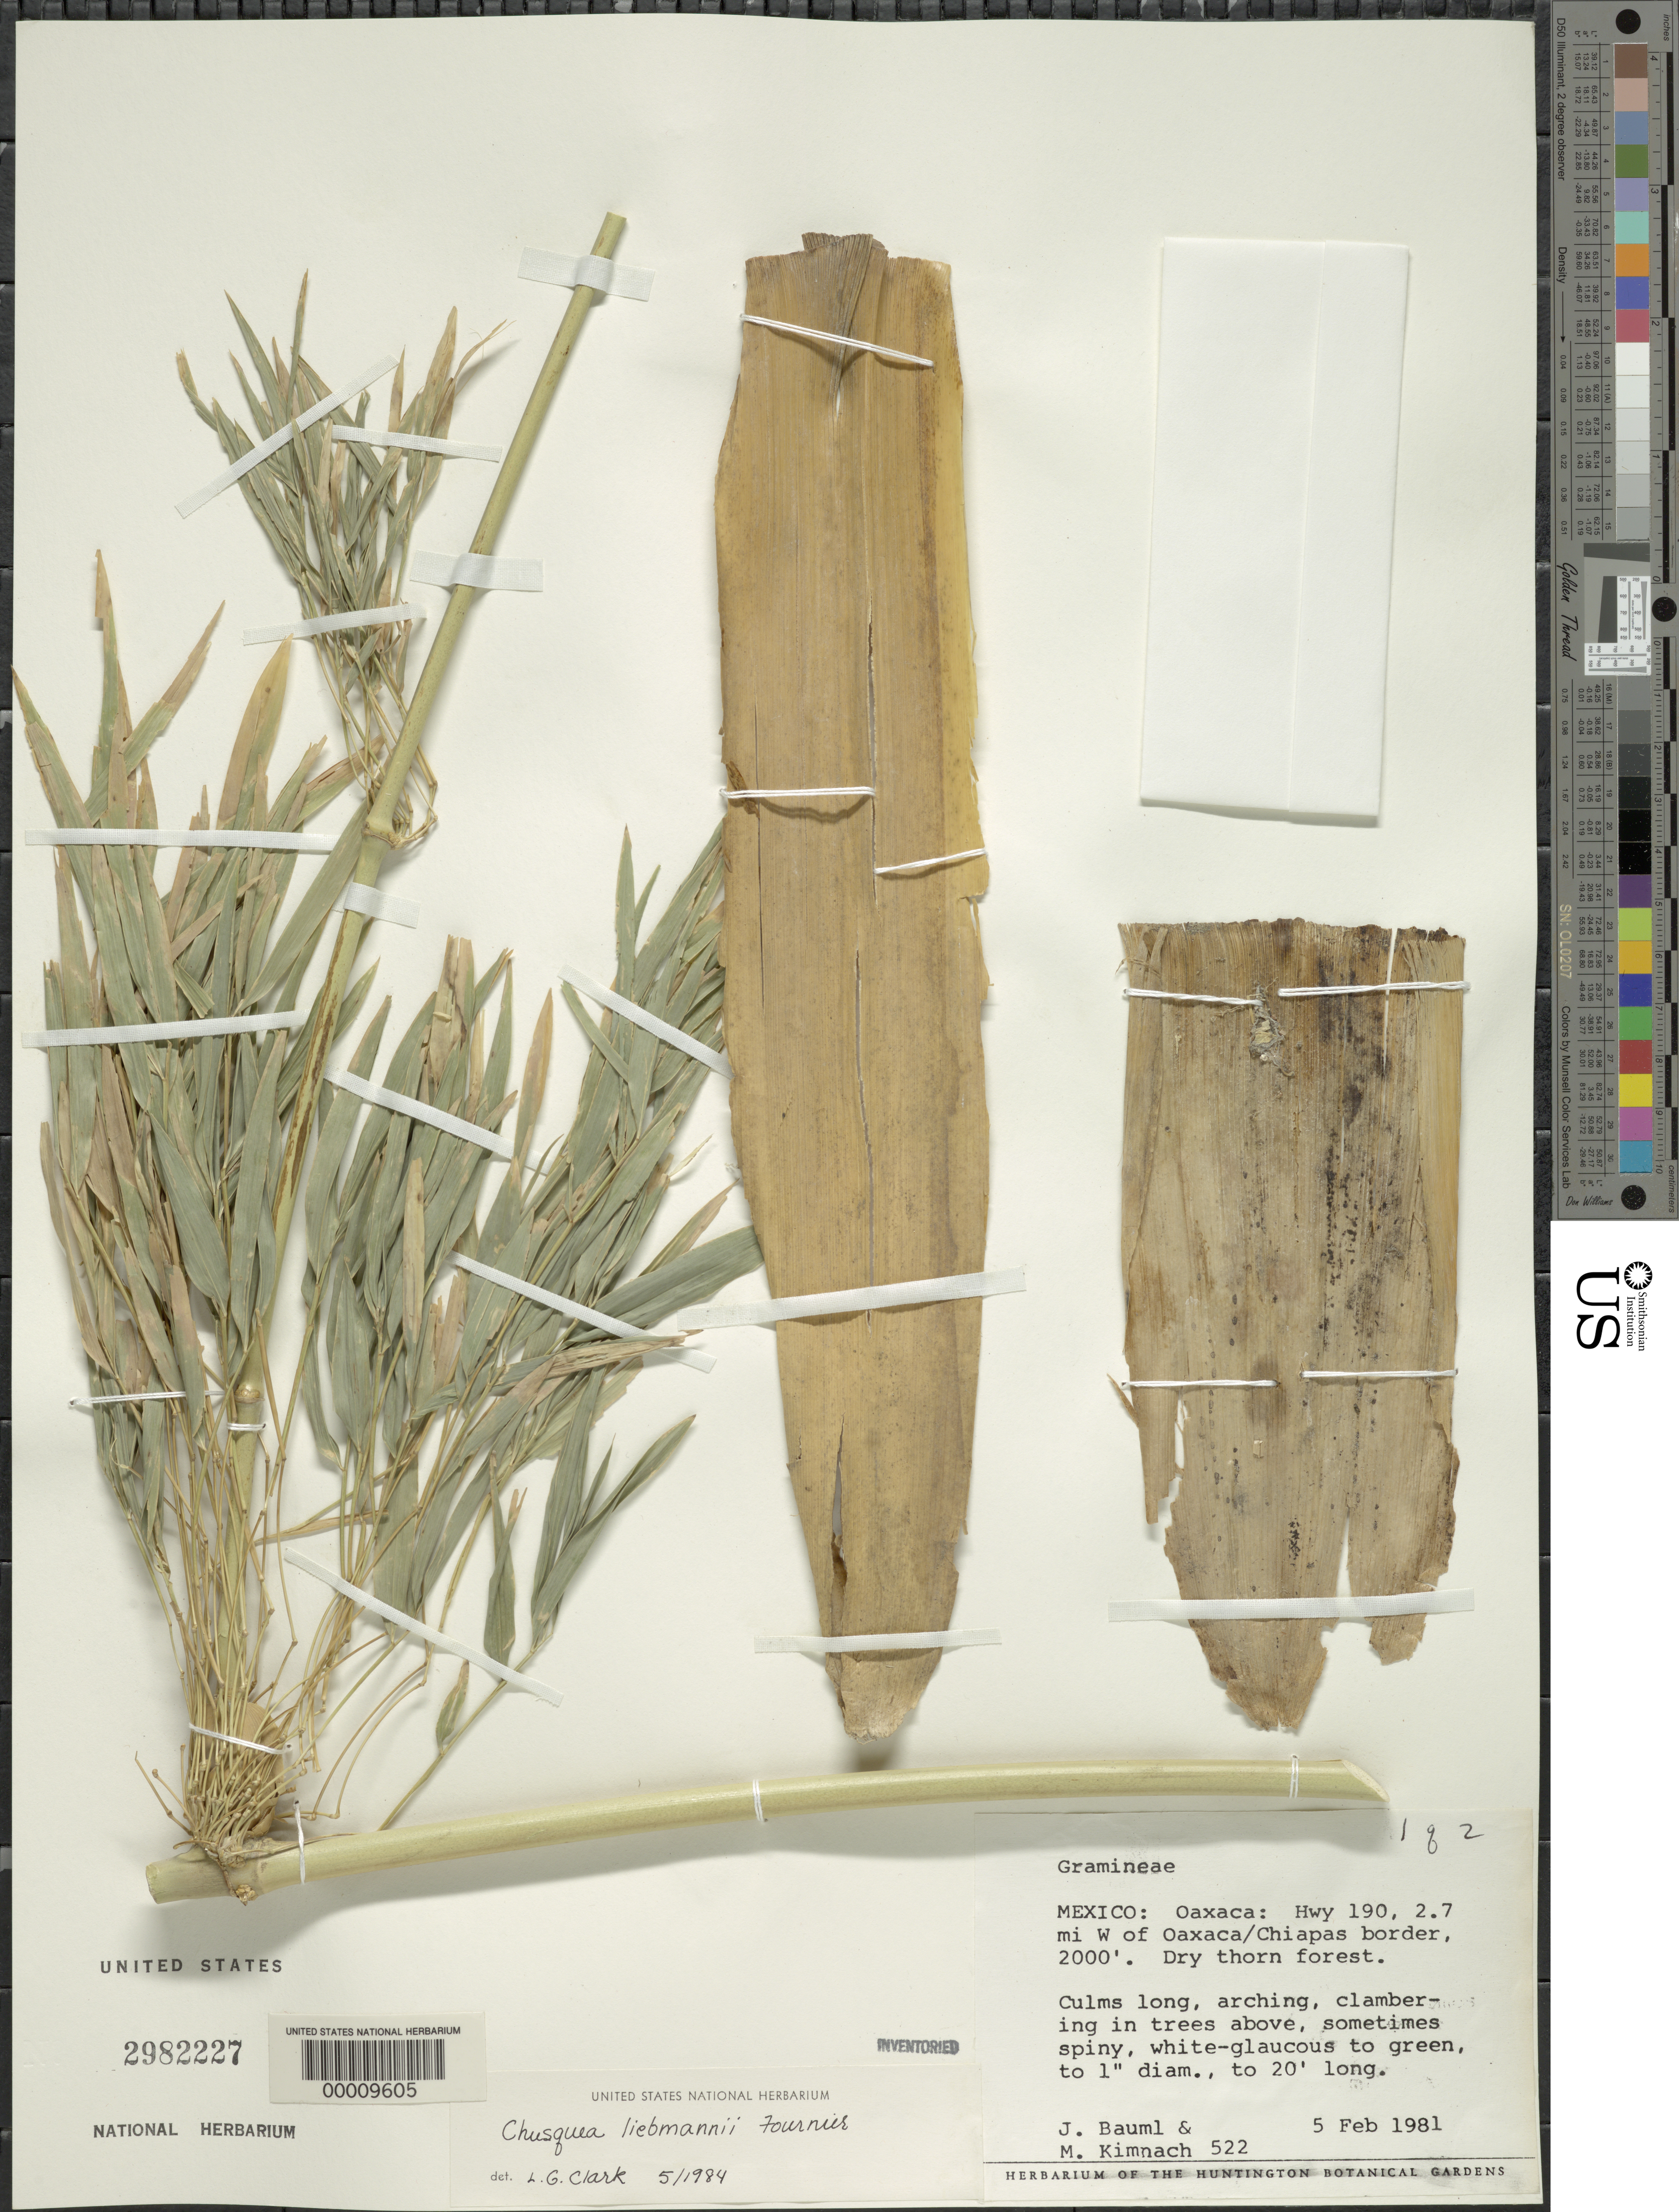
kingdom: Plantae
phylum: Tracheophyta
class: Liliopsida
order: Poales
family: Poaceae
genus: Chusquea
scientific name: Chusquea liebmannii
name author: E. Fourn.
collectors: J. Bauml & M. W. Kimnach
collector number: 522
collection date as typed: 05 Feb 1981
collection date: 1981-02-05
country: Mexico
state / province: Oaxaca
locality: Hwy 190, 2.7 mi W of Oaxaca/chiapas border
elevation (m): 610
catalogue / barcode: US 2982227